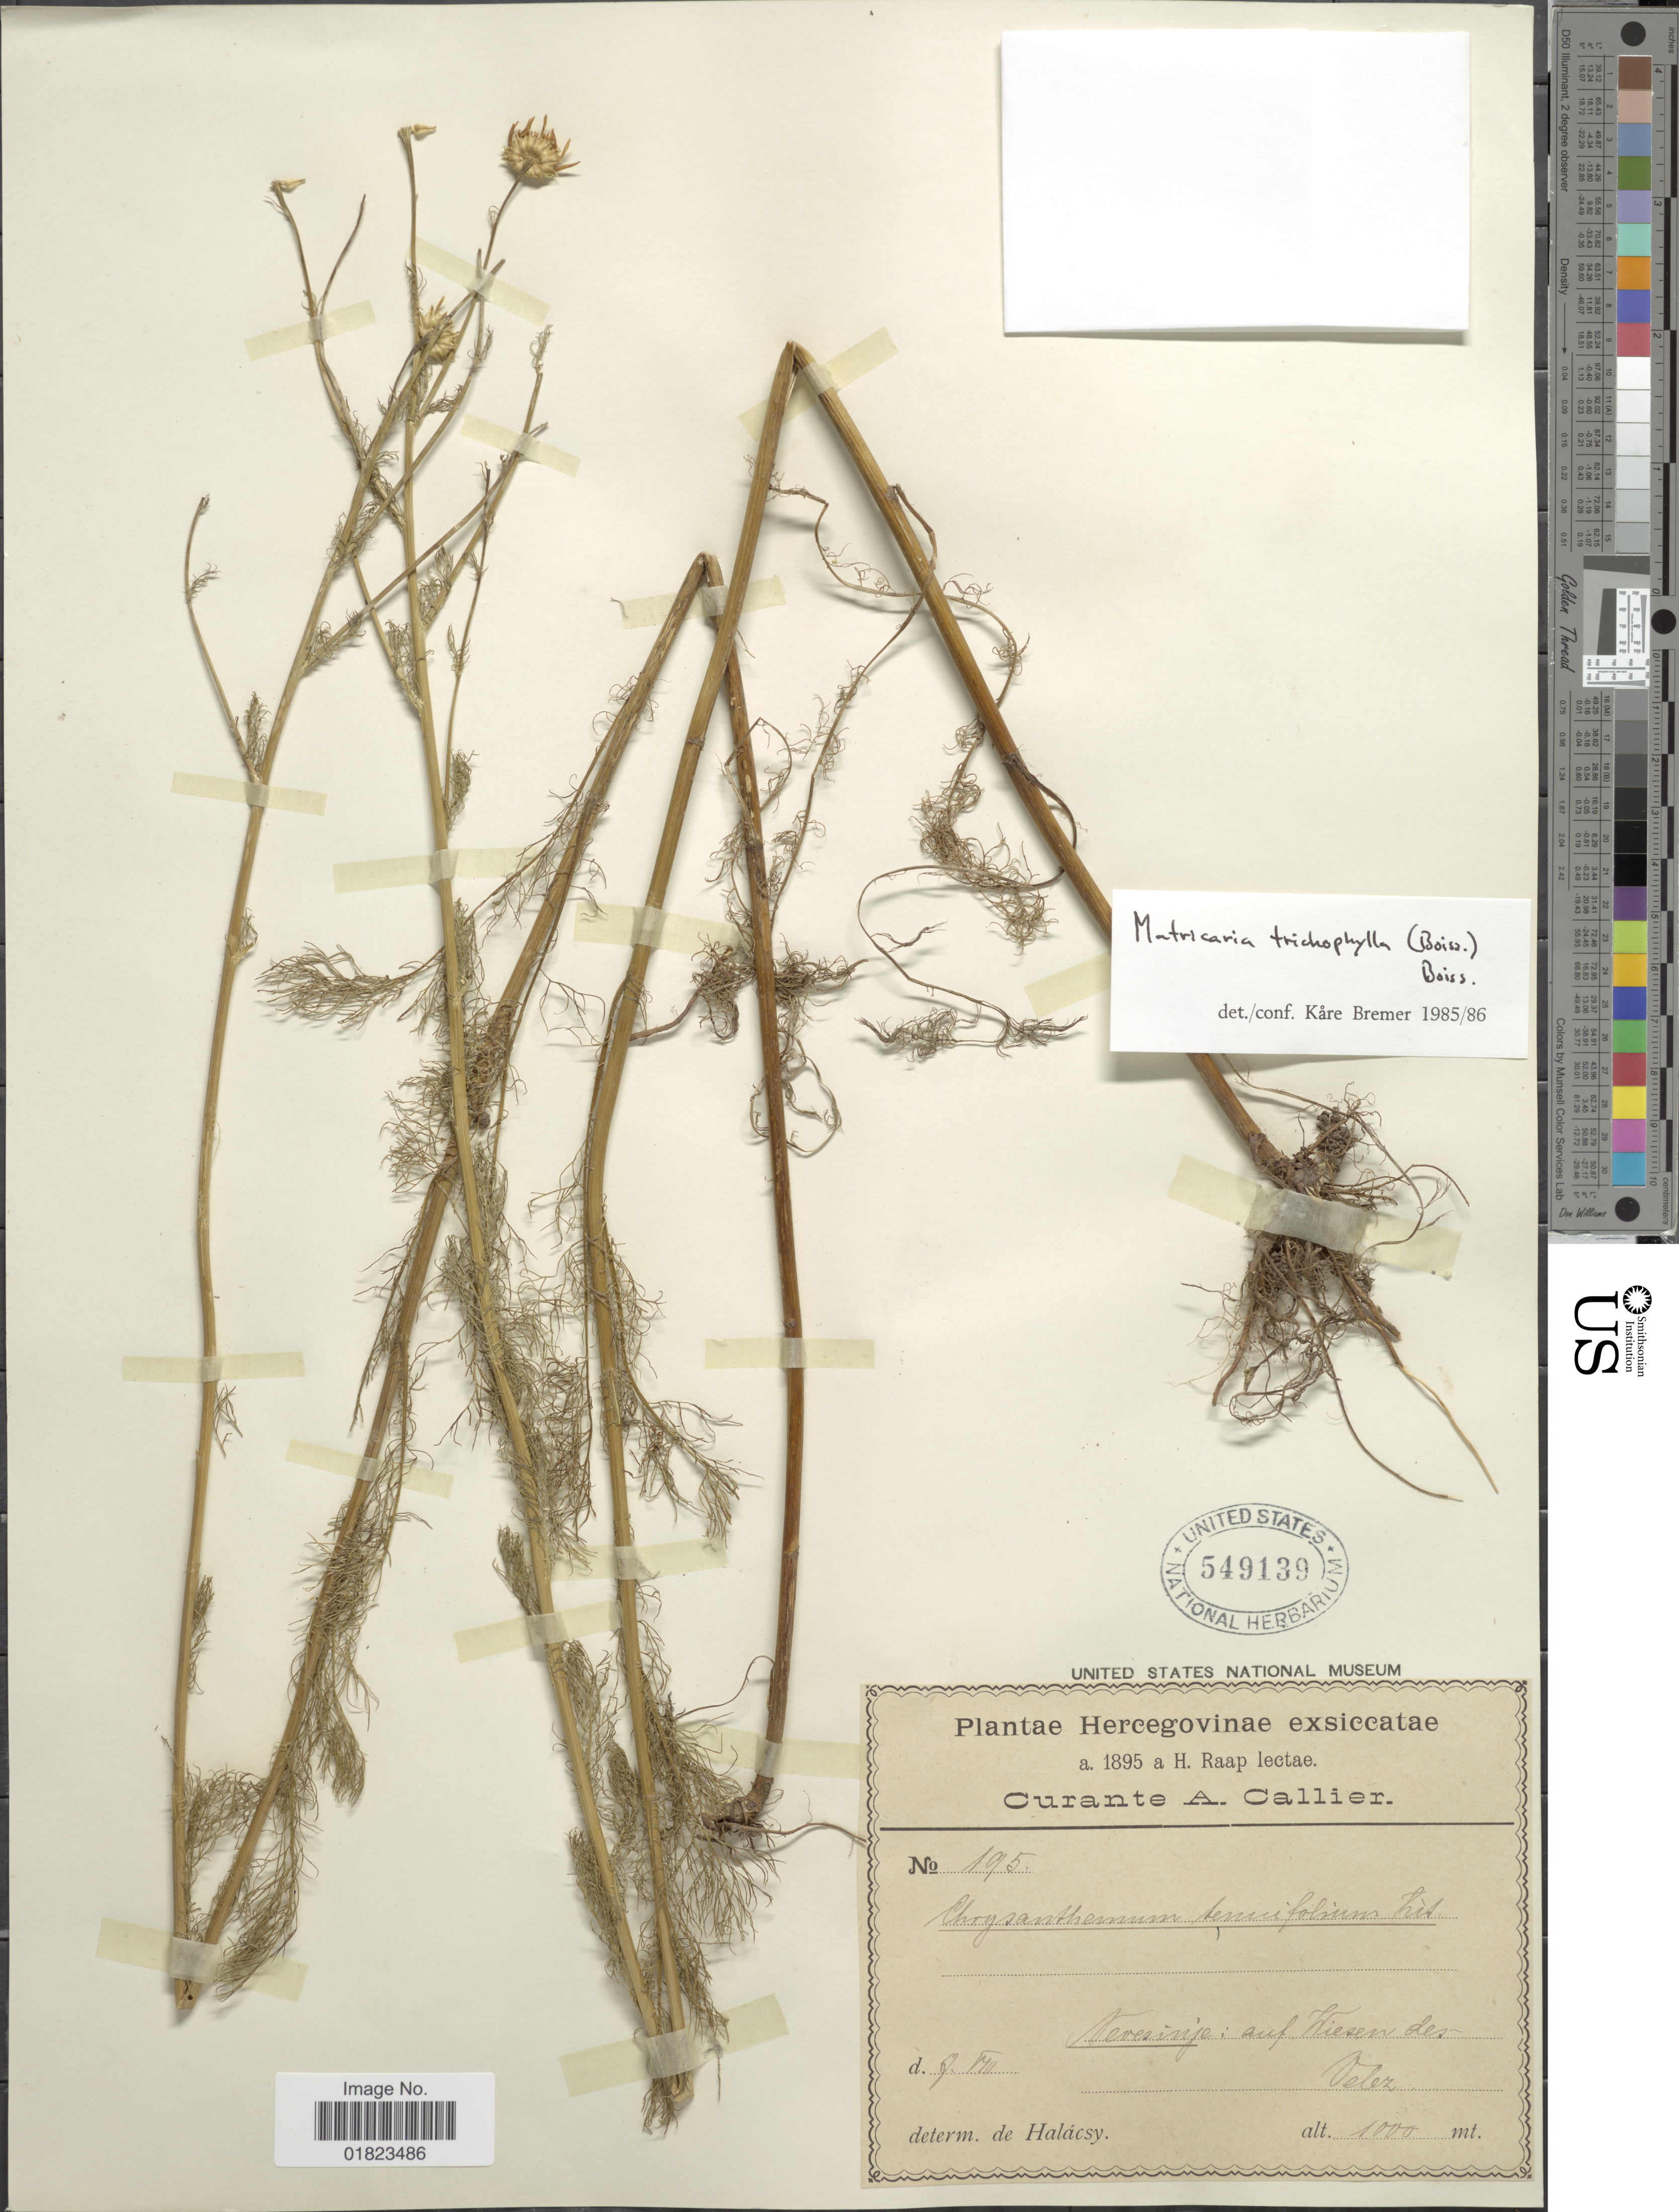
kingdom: Plantae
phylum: Tracheophyta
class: Magnoliopsida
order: Asterales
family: Asteraceae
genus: Tripleurospermum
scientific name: Tripleurospermum tenuifolium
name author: (Kit.) Freyn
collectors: H. Raap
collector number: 195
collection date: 1895-08-07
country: Bosnia and Herzegovina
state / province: Srpska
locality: Hergovinae. Nevesinje: auf Wiesen des Velez. [interpreted]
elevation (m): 1000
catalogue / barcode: US 549139